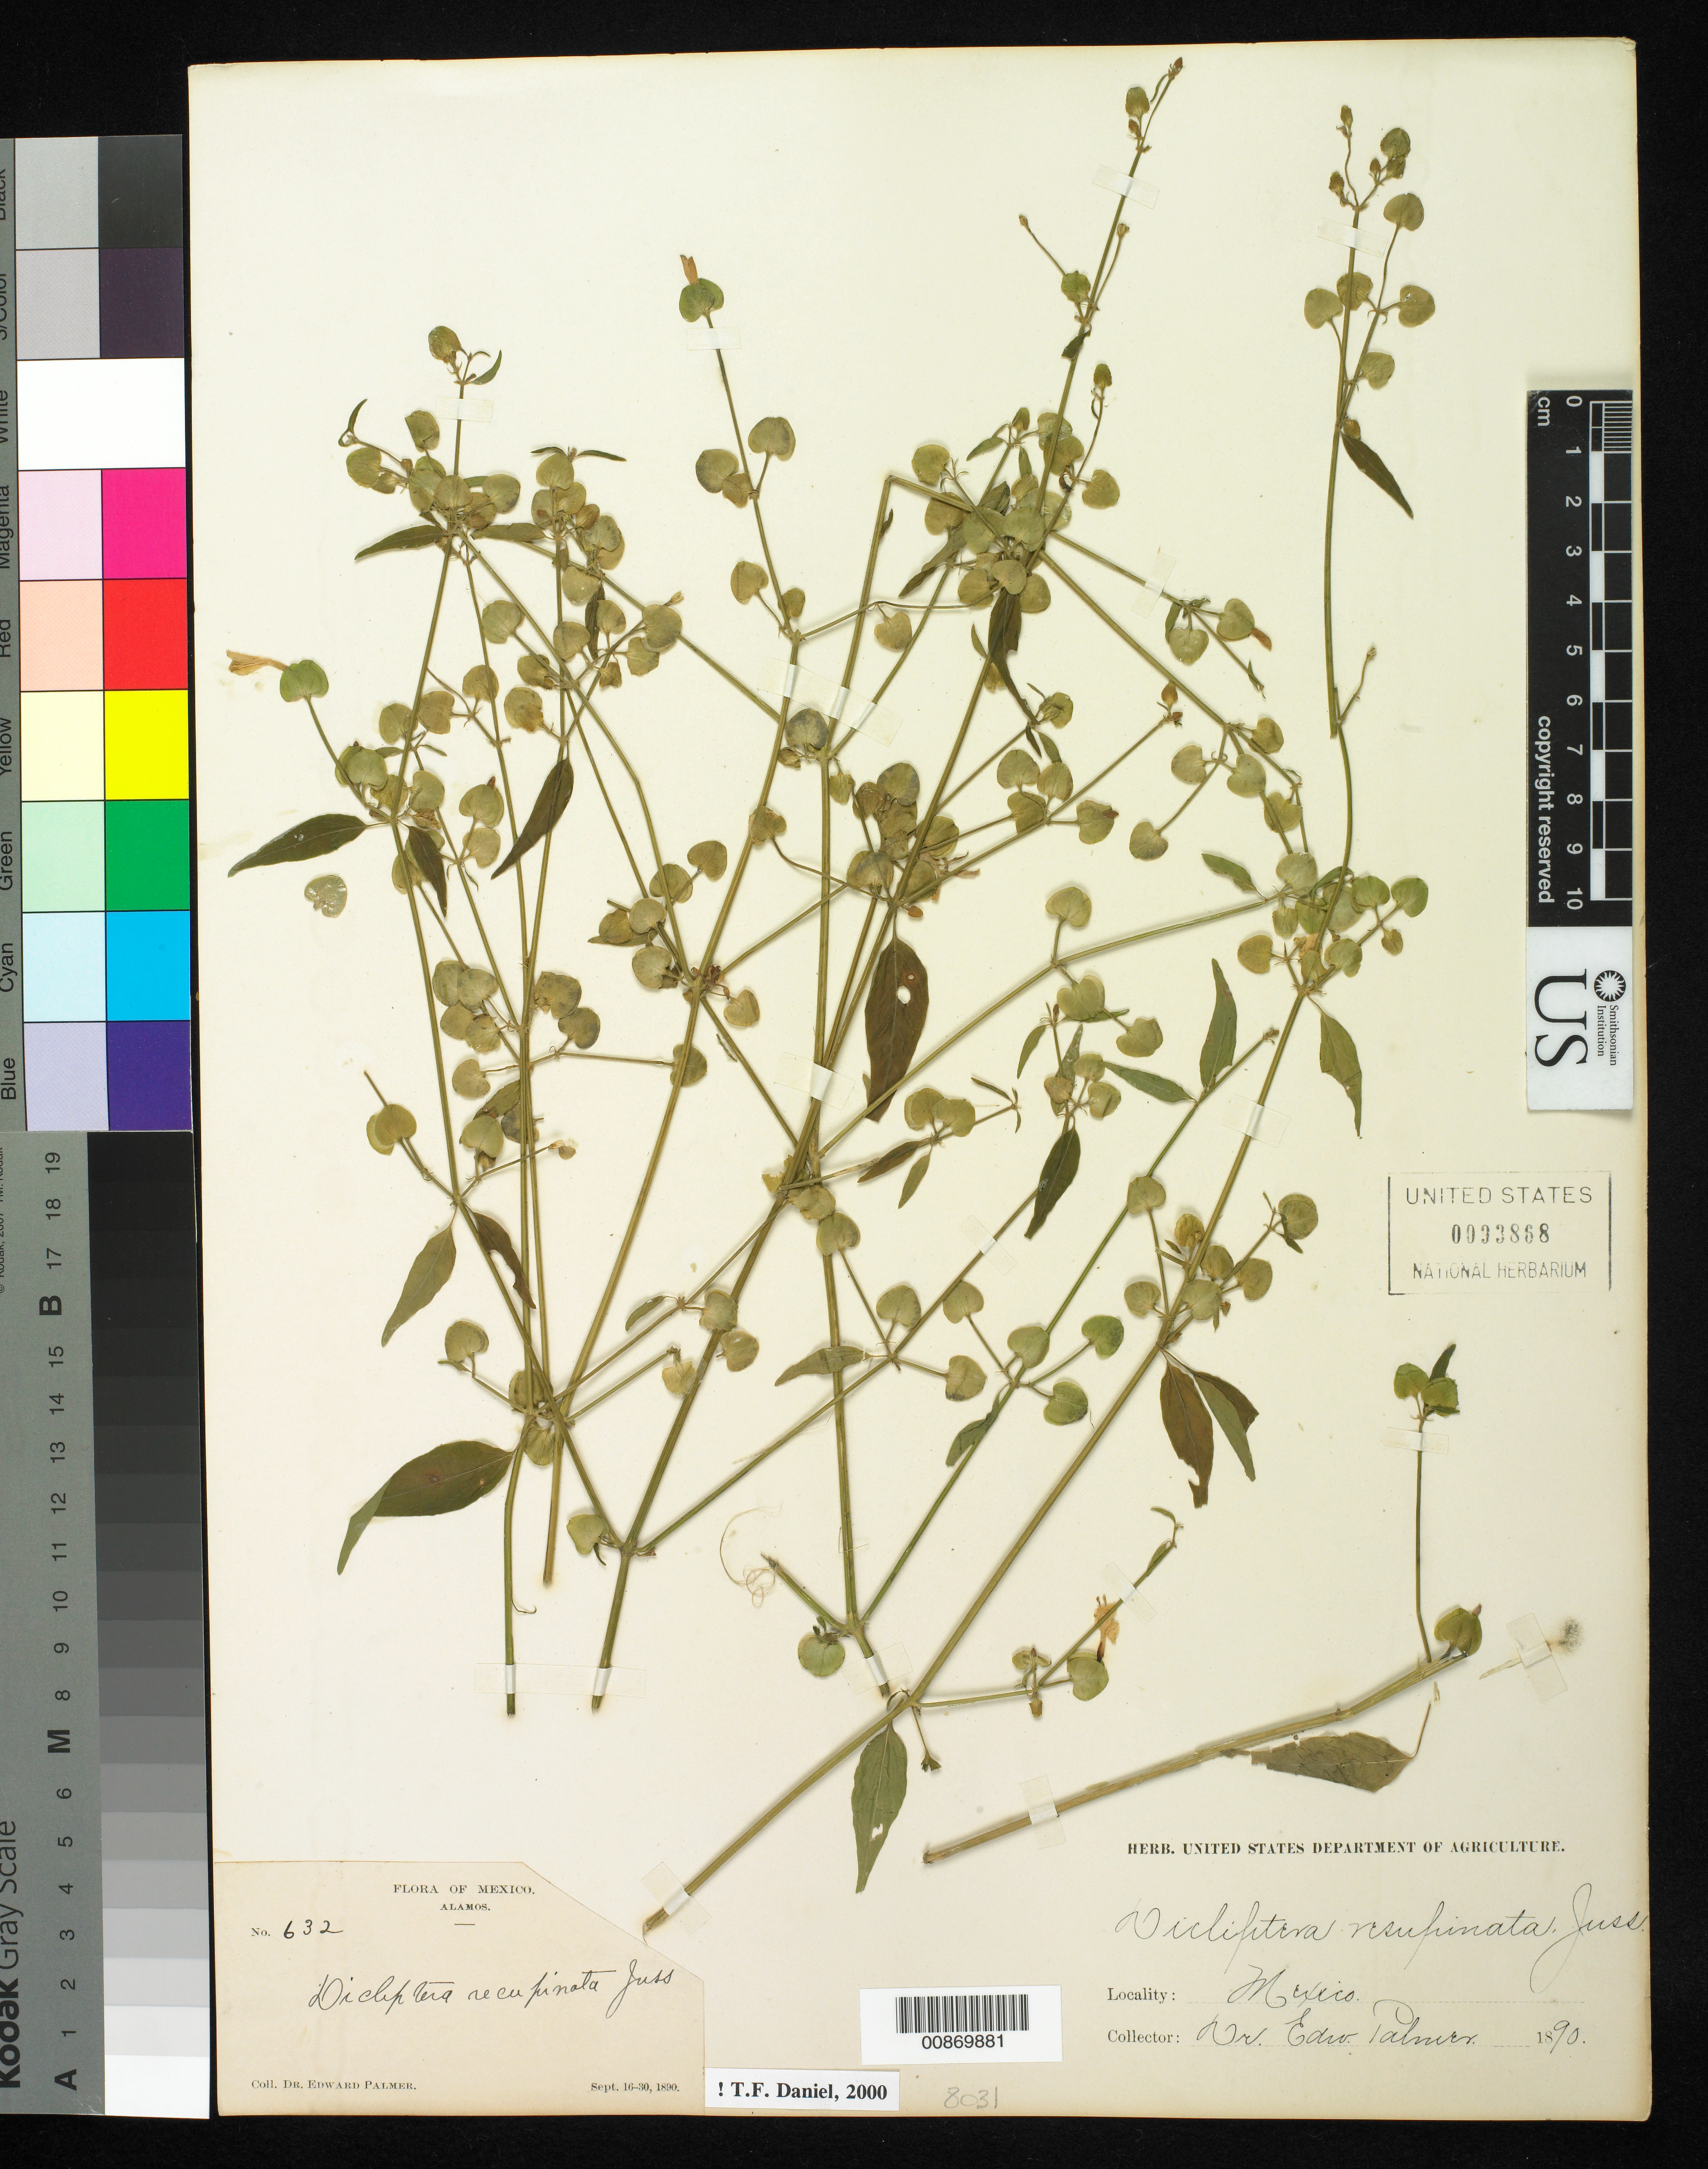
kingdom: Plantae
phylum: Tracheophyta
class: Magnoliopsida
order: Lamiales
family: Acanthaceae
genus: Dicliptera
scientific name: Dicliptera resupinata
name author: (Vahl) Juss.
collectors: E. Palmer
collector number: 632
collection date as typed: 16 Sep 1890 to 30 Sep 1890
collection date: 1890-09-16/1890-09-30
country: Mexico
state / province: Sonora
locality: Alamos, Sonora.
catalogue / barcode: US 93868